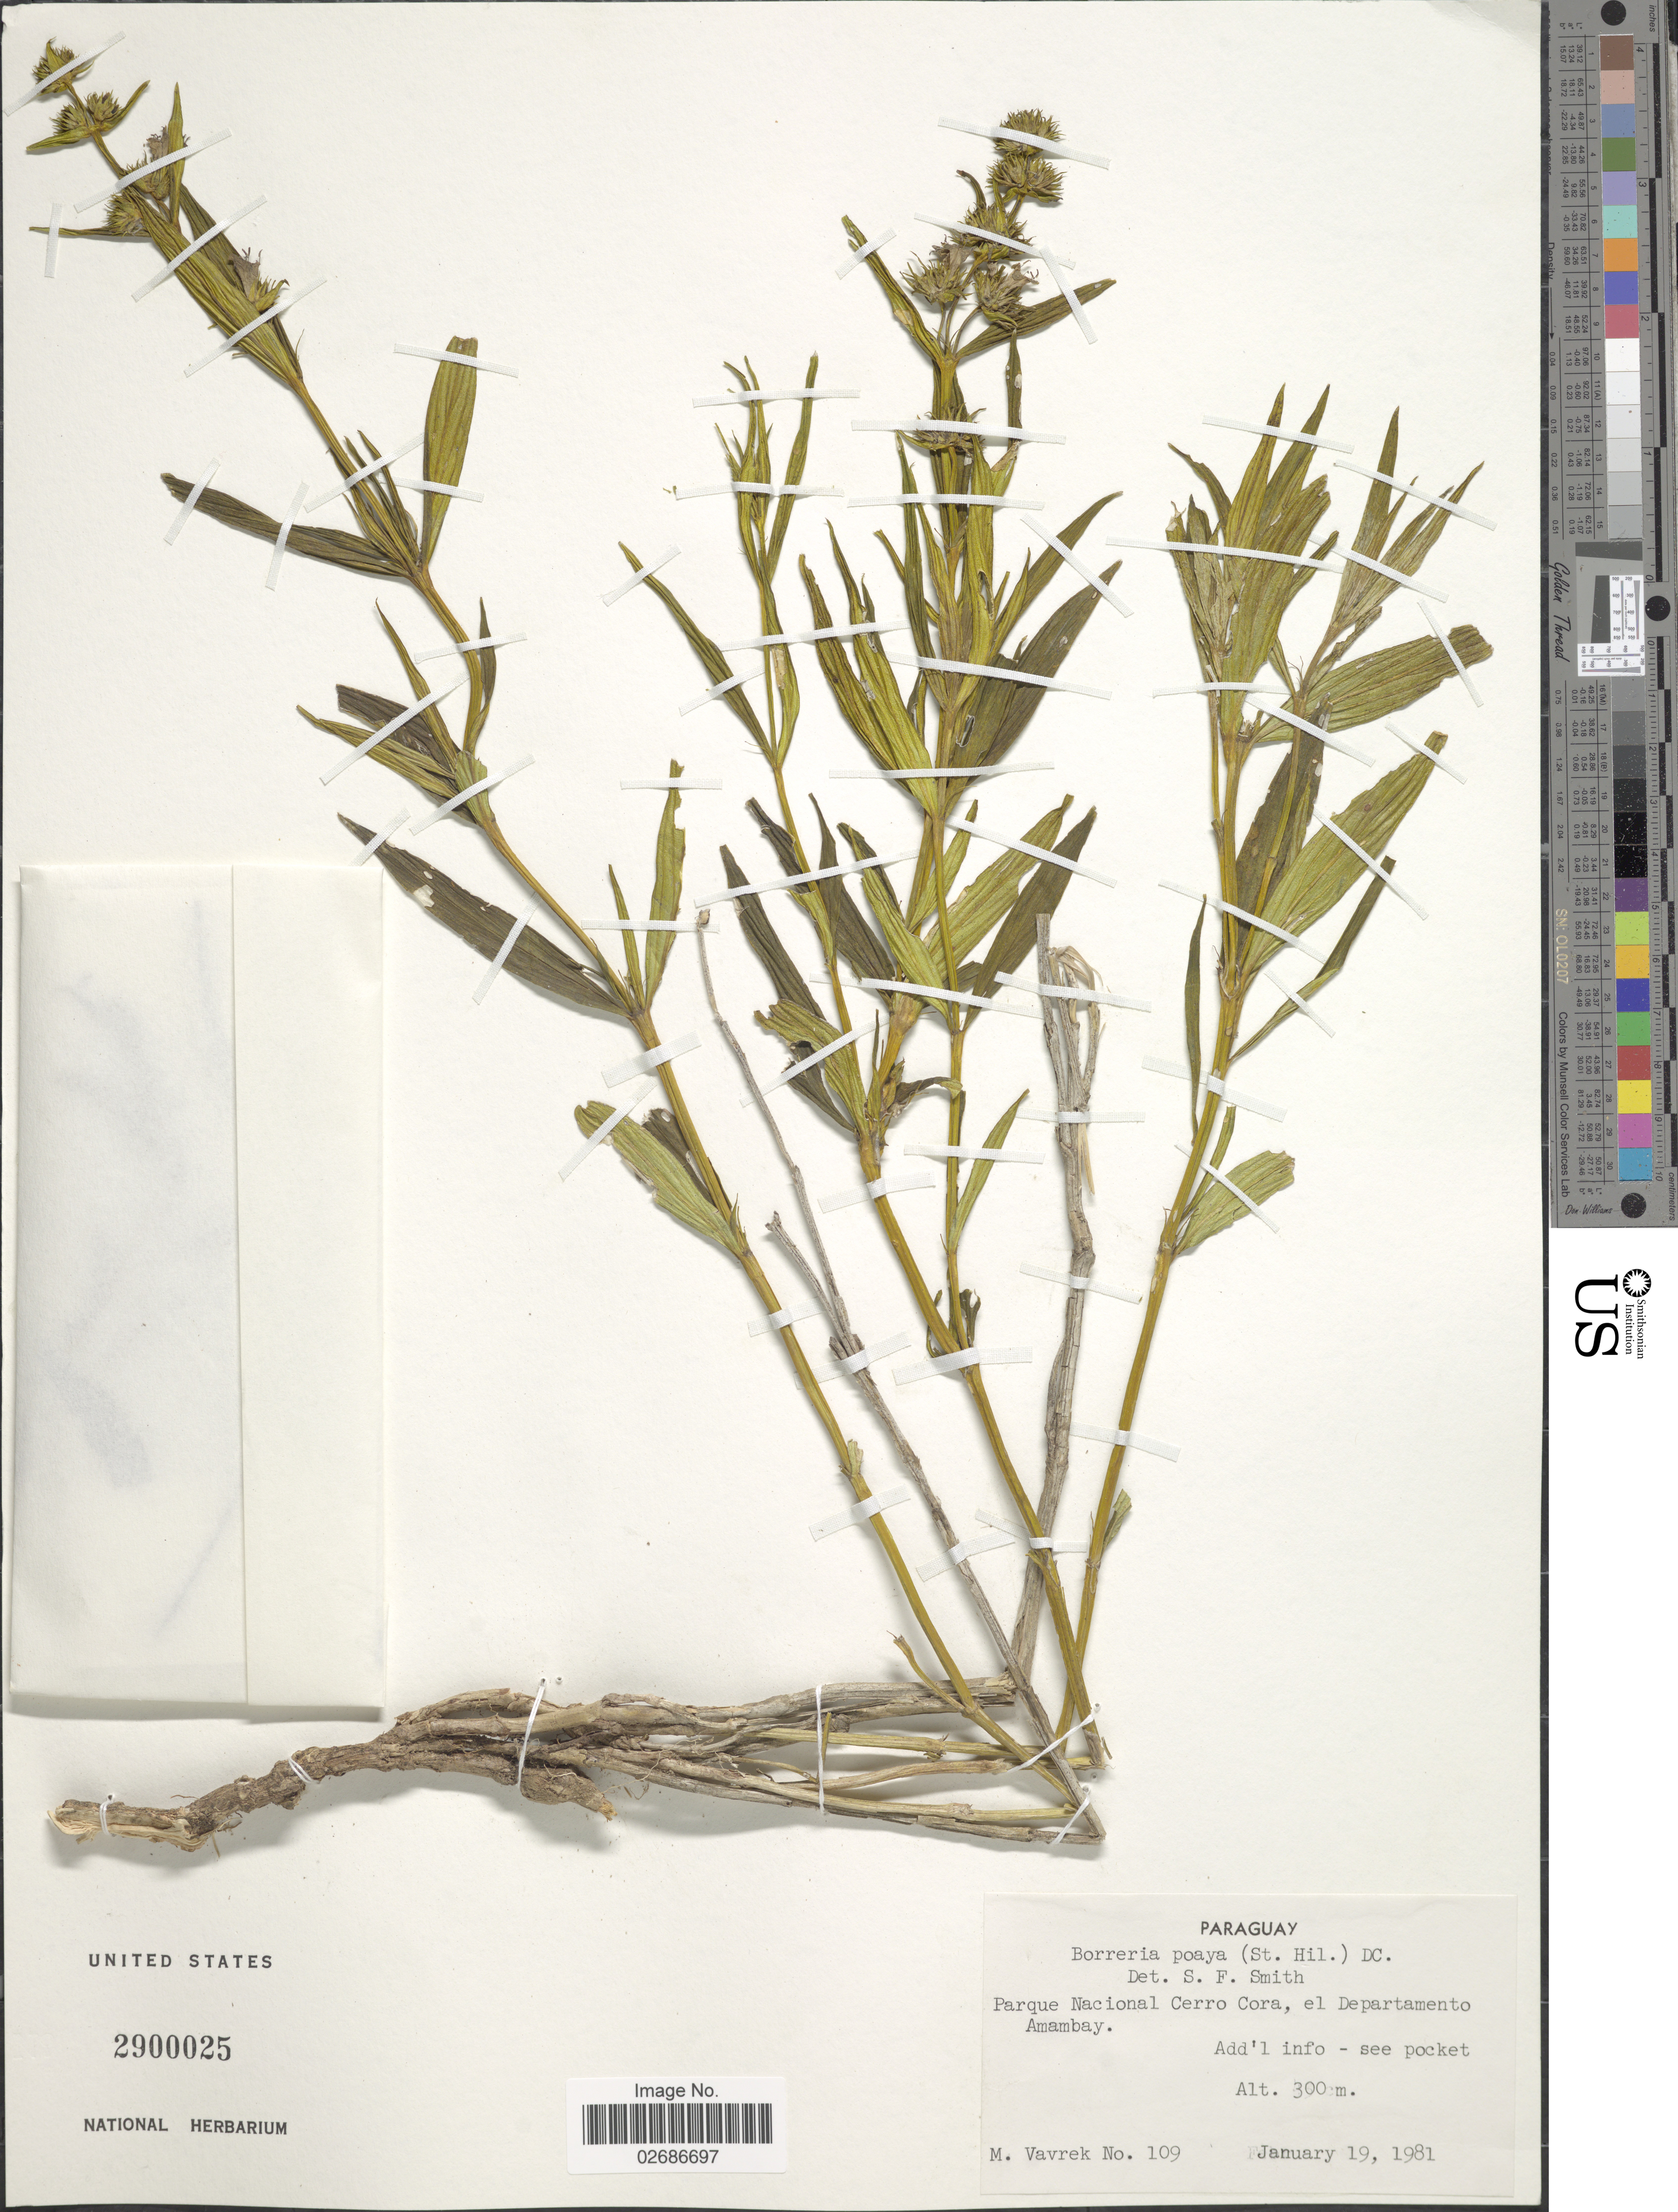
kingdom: Plantae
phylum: Tracheophyta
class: Magnoliopsida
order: Gentianales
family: Rubiaceae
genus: Borreria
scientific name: Borreria poaya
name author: (A. St.-Hil.) DC.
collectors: M. Vavrek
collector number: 109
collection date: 1981-01-19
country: Paraguay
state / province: Amambay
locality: Parque nacional Cerro Cora, el Departamento Amambay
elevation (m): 300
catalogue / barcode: US 2900025